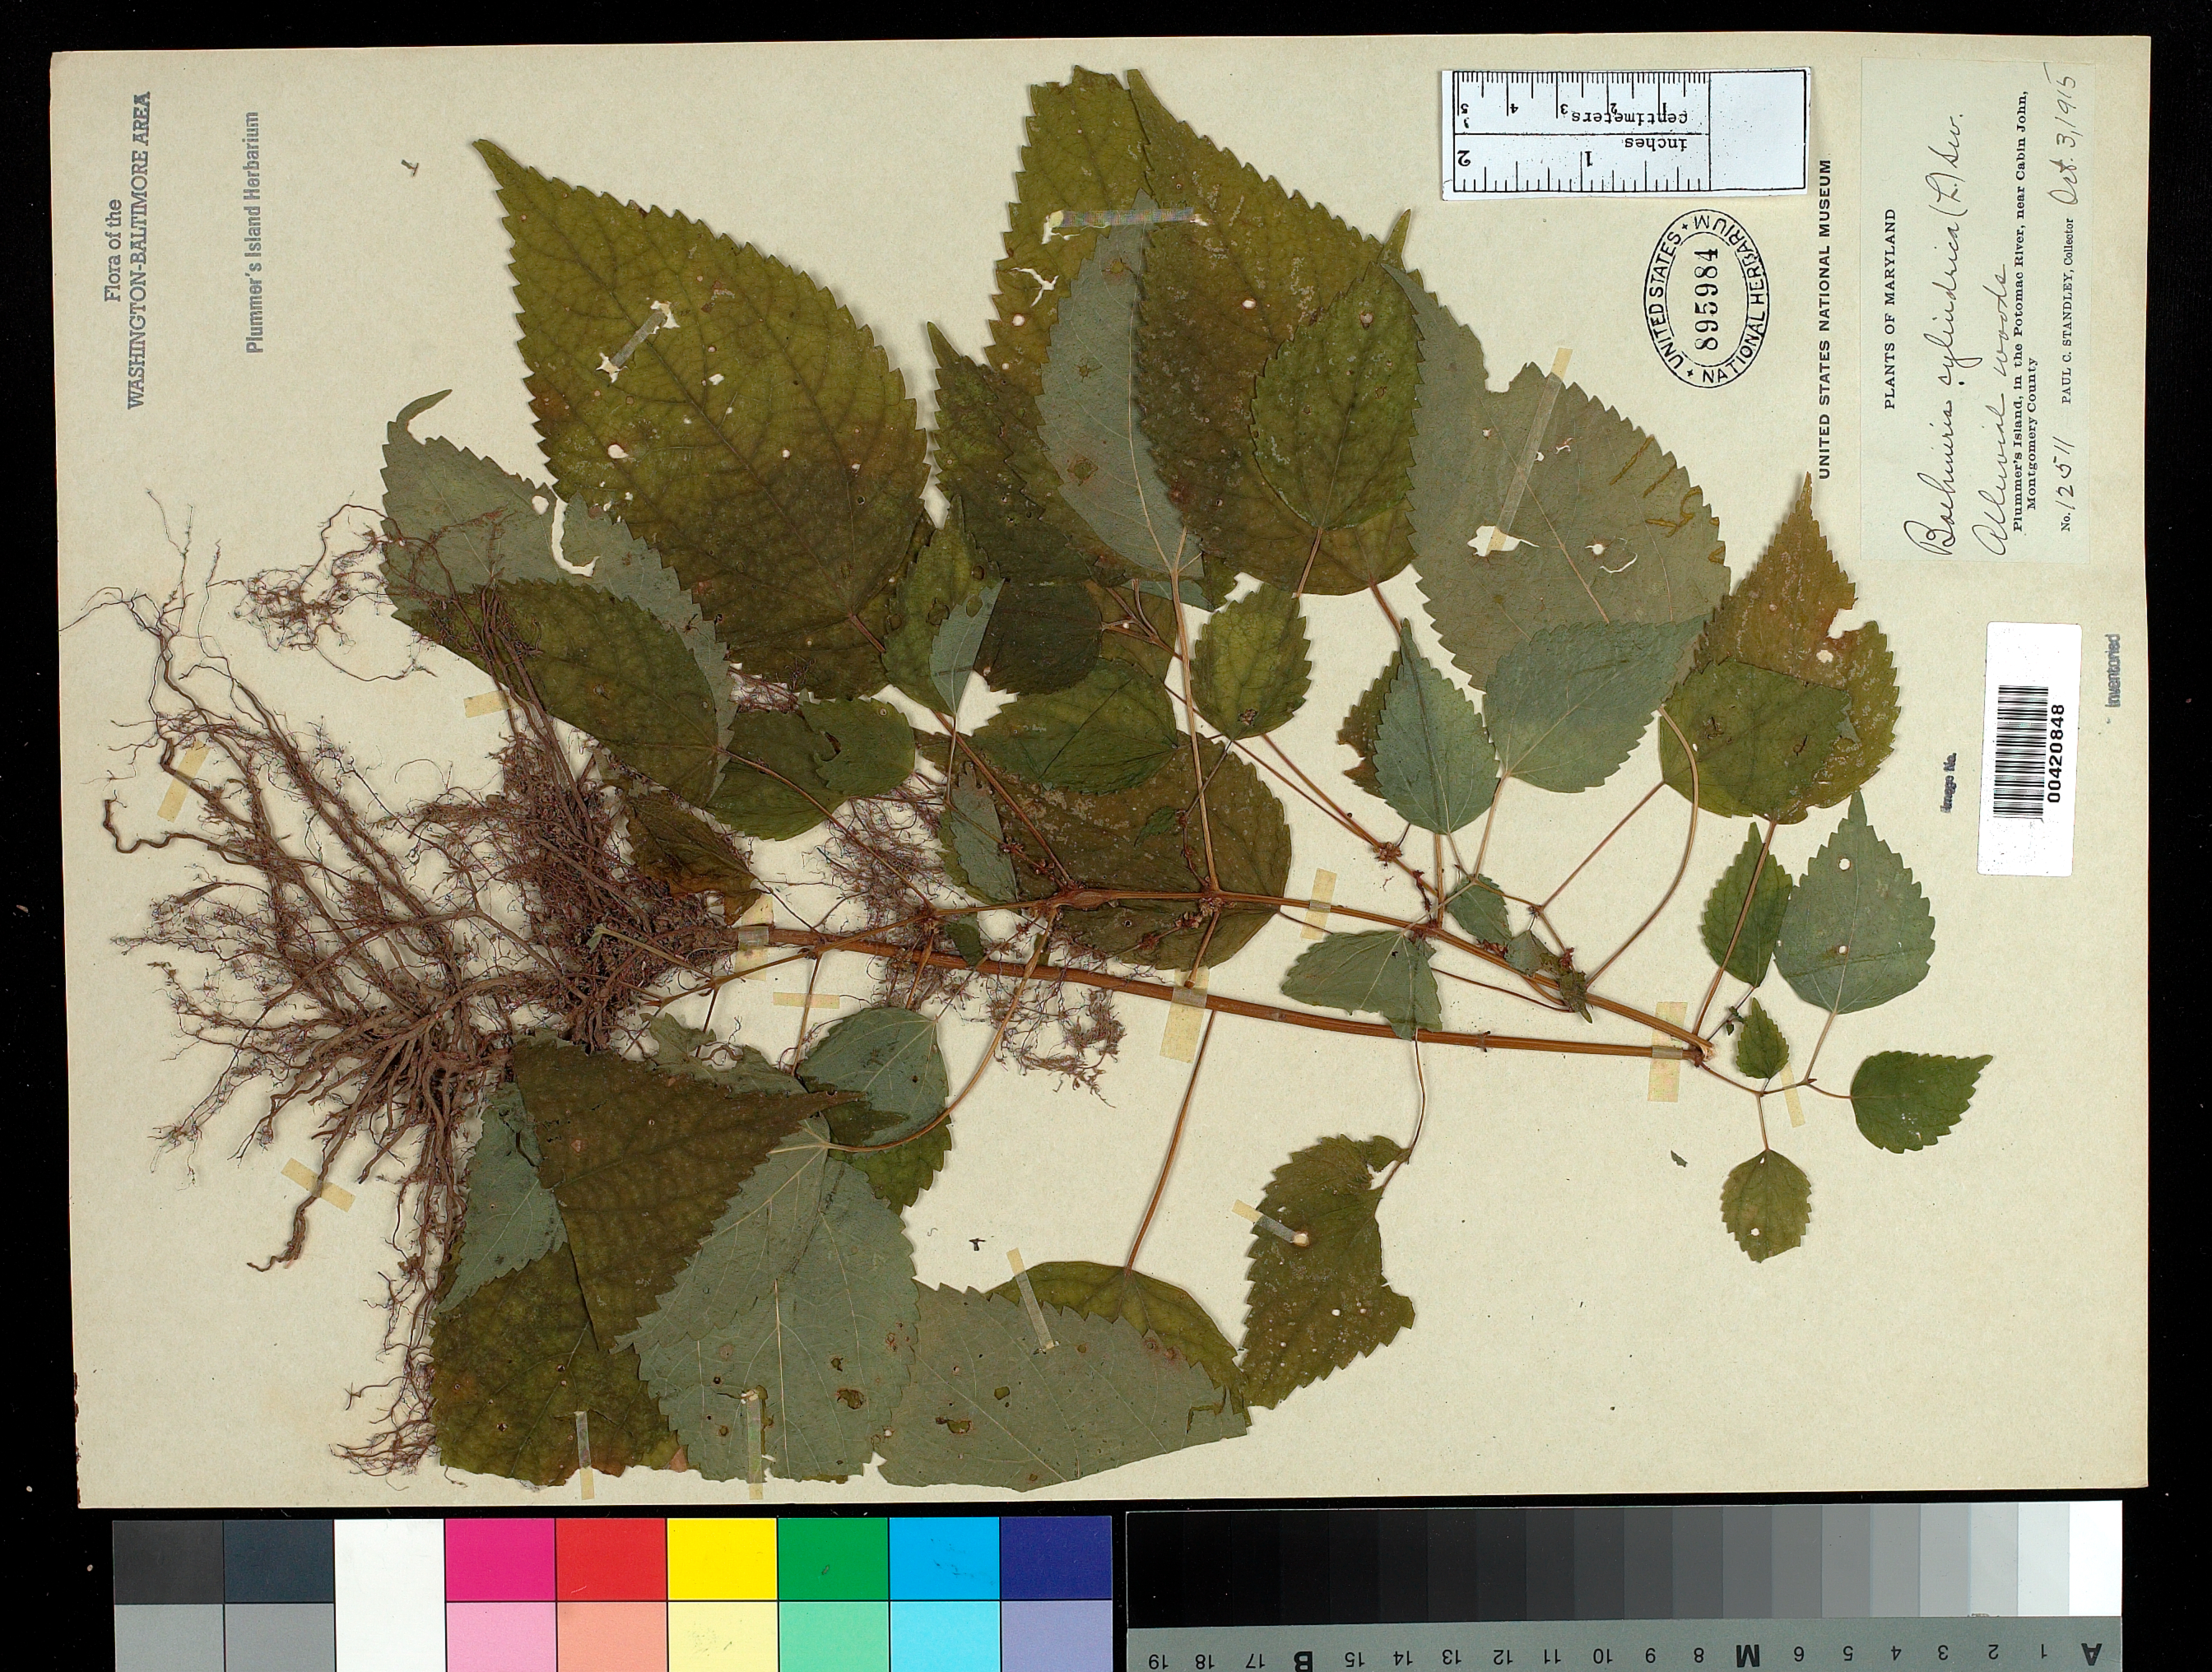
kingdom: Plantae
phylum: Tracheophyta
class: Magnoliopsida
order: Rosales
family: Urticaceae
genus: Boehmeria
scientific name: Boehmeria cylindrica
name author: (L.) Sw.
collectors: P. C. Standley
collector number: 12511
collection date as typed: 03 Oct 1915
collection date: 1915-10-03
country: United States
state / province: Maryland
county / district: Montgomery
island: Plummers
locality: Plummer's Island C. & O. Canal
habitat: Alluvial woods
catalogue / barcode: US 895984